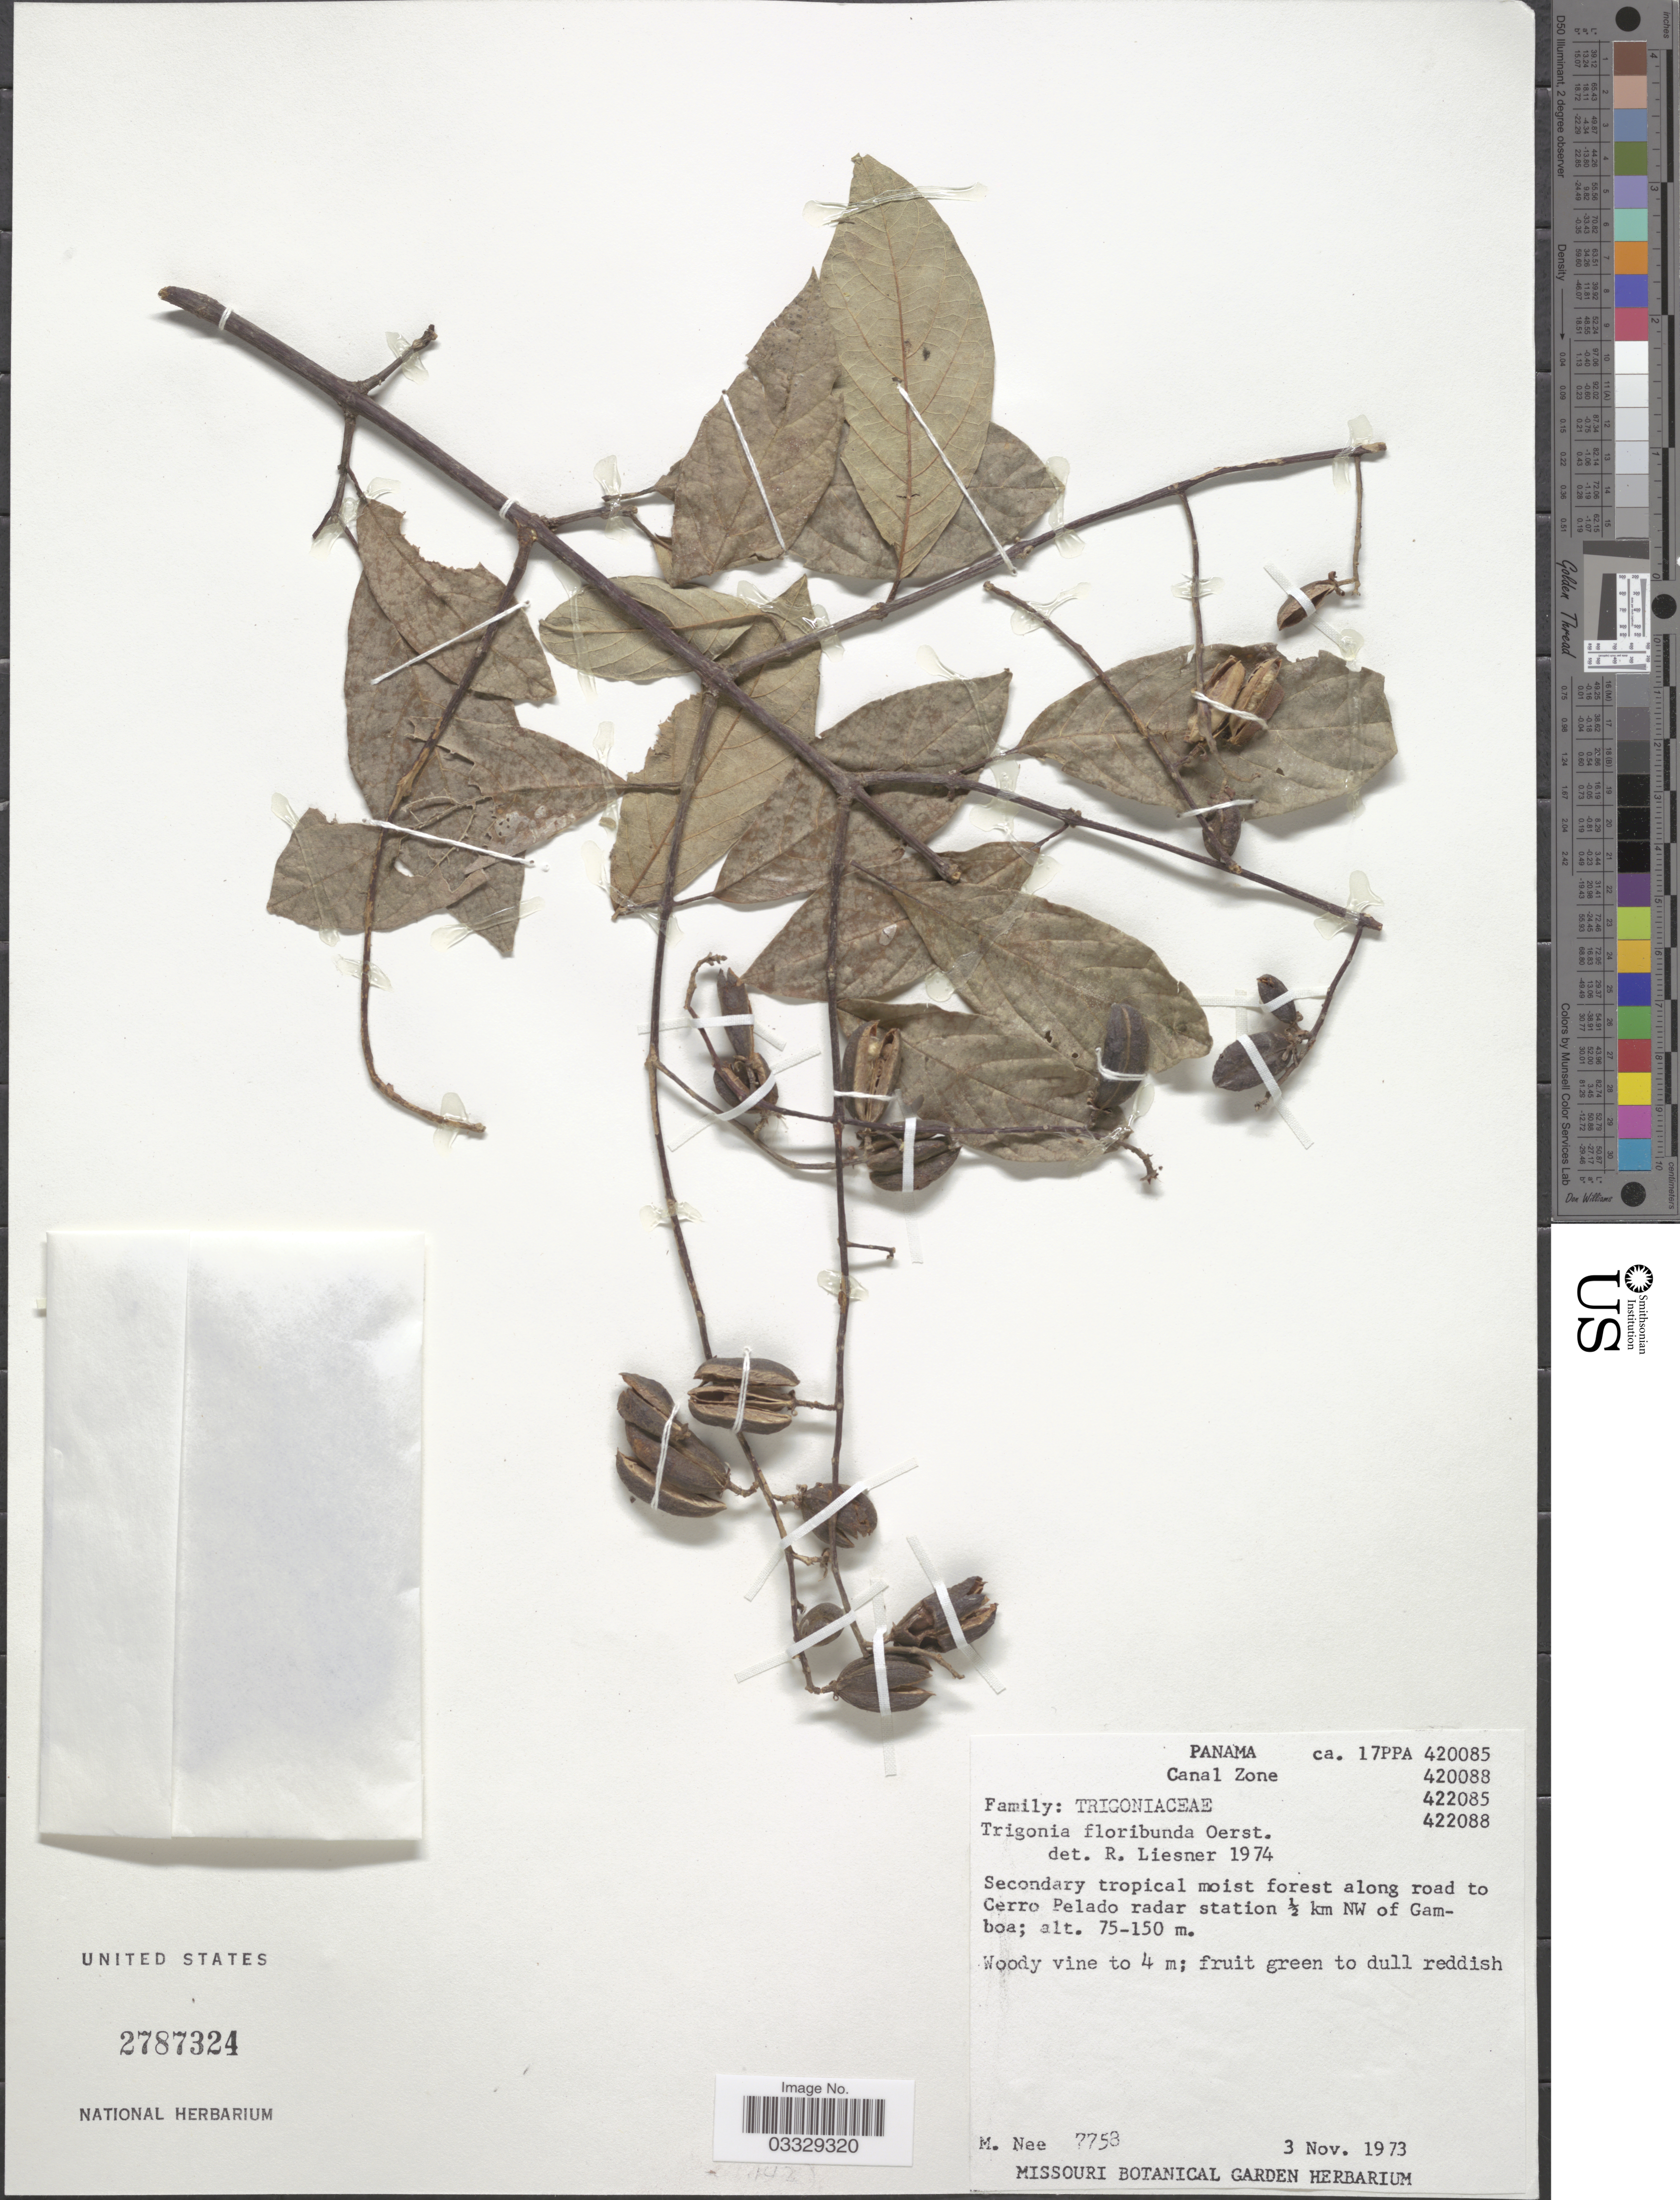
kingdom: Plantae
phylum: Tracheophyta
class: Magnoliopsida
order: Malpighiales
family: Trigoniaceae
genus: Trigonia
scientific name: Trigonia rugosa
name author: Benth.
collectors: M. Nee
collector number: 7758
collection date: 1973-11-03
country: Panama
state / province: Colón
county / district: Canal Zone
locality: Canal Zone. Moist forest along road to Cerro Pelado radar station ½ km NW of Gamboa.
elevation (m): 75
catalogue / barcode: US 2787324